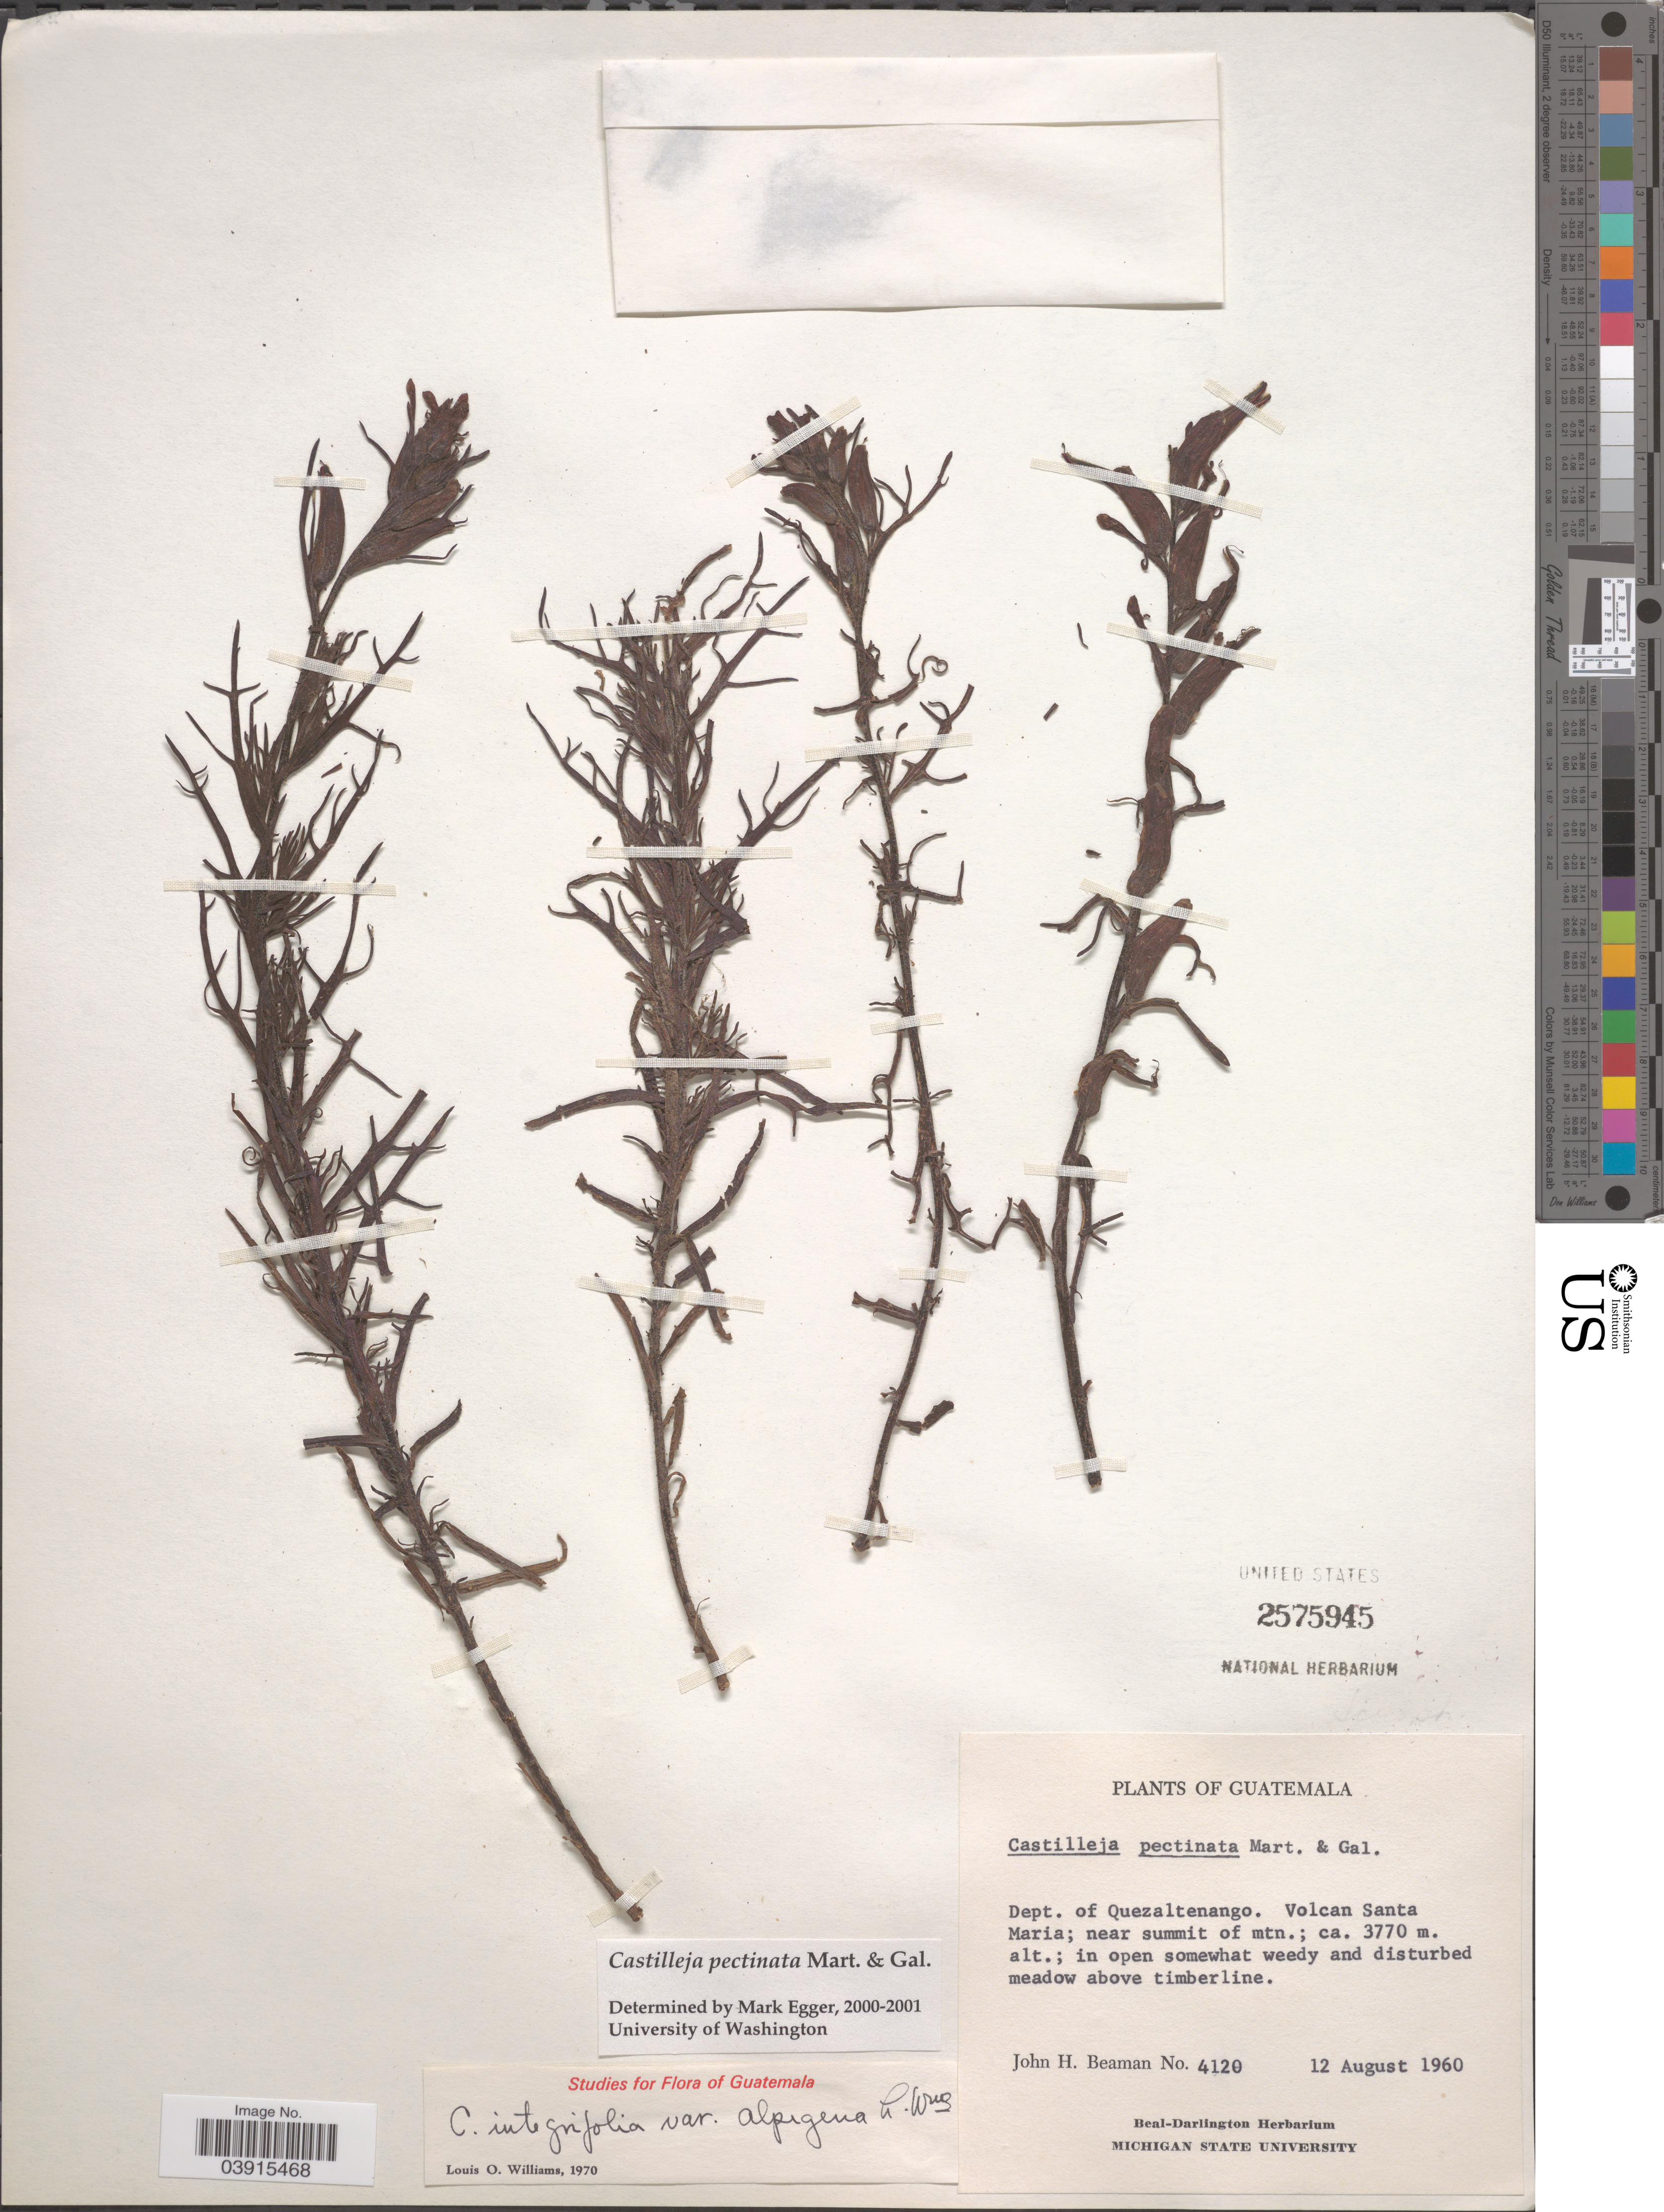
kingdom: Plantae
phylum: Tracheophyta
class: Magnoliopsida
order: Lamiales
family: Orobanchaceae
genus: Castilleja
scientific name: Castilleja pectinata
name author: M. Martens & Galeotti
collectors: J. H. Beaman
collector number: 4120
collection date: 1960-08-12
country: Guatemala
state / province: Quetzaltenango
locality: Dept. of Quezaltenango. Volcan Santa Maria; near summit of mtn.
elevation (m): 3770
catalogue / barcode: US 2575945